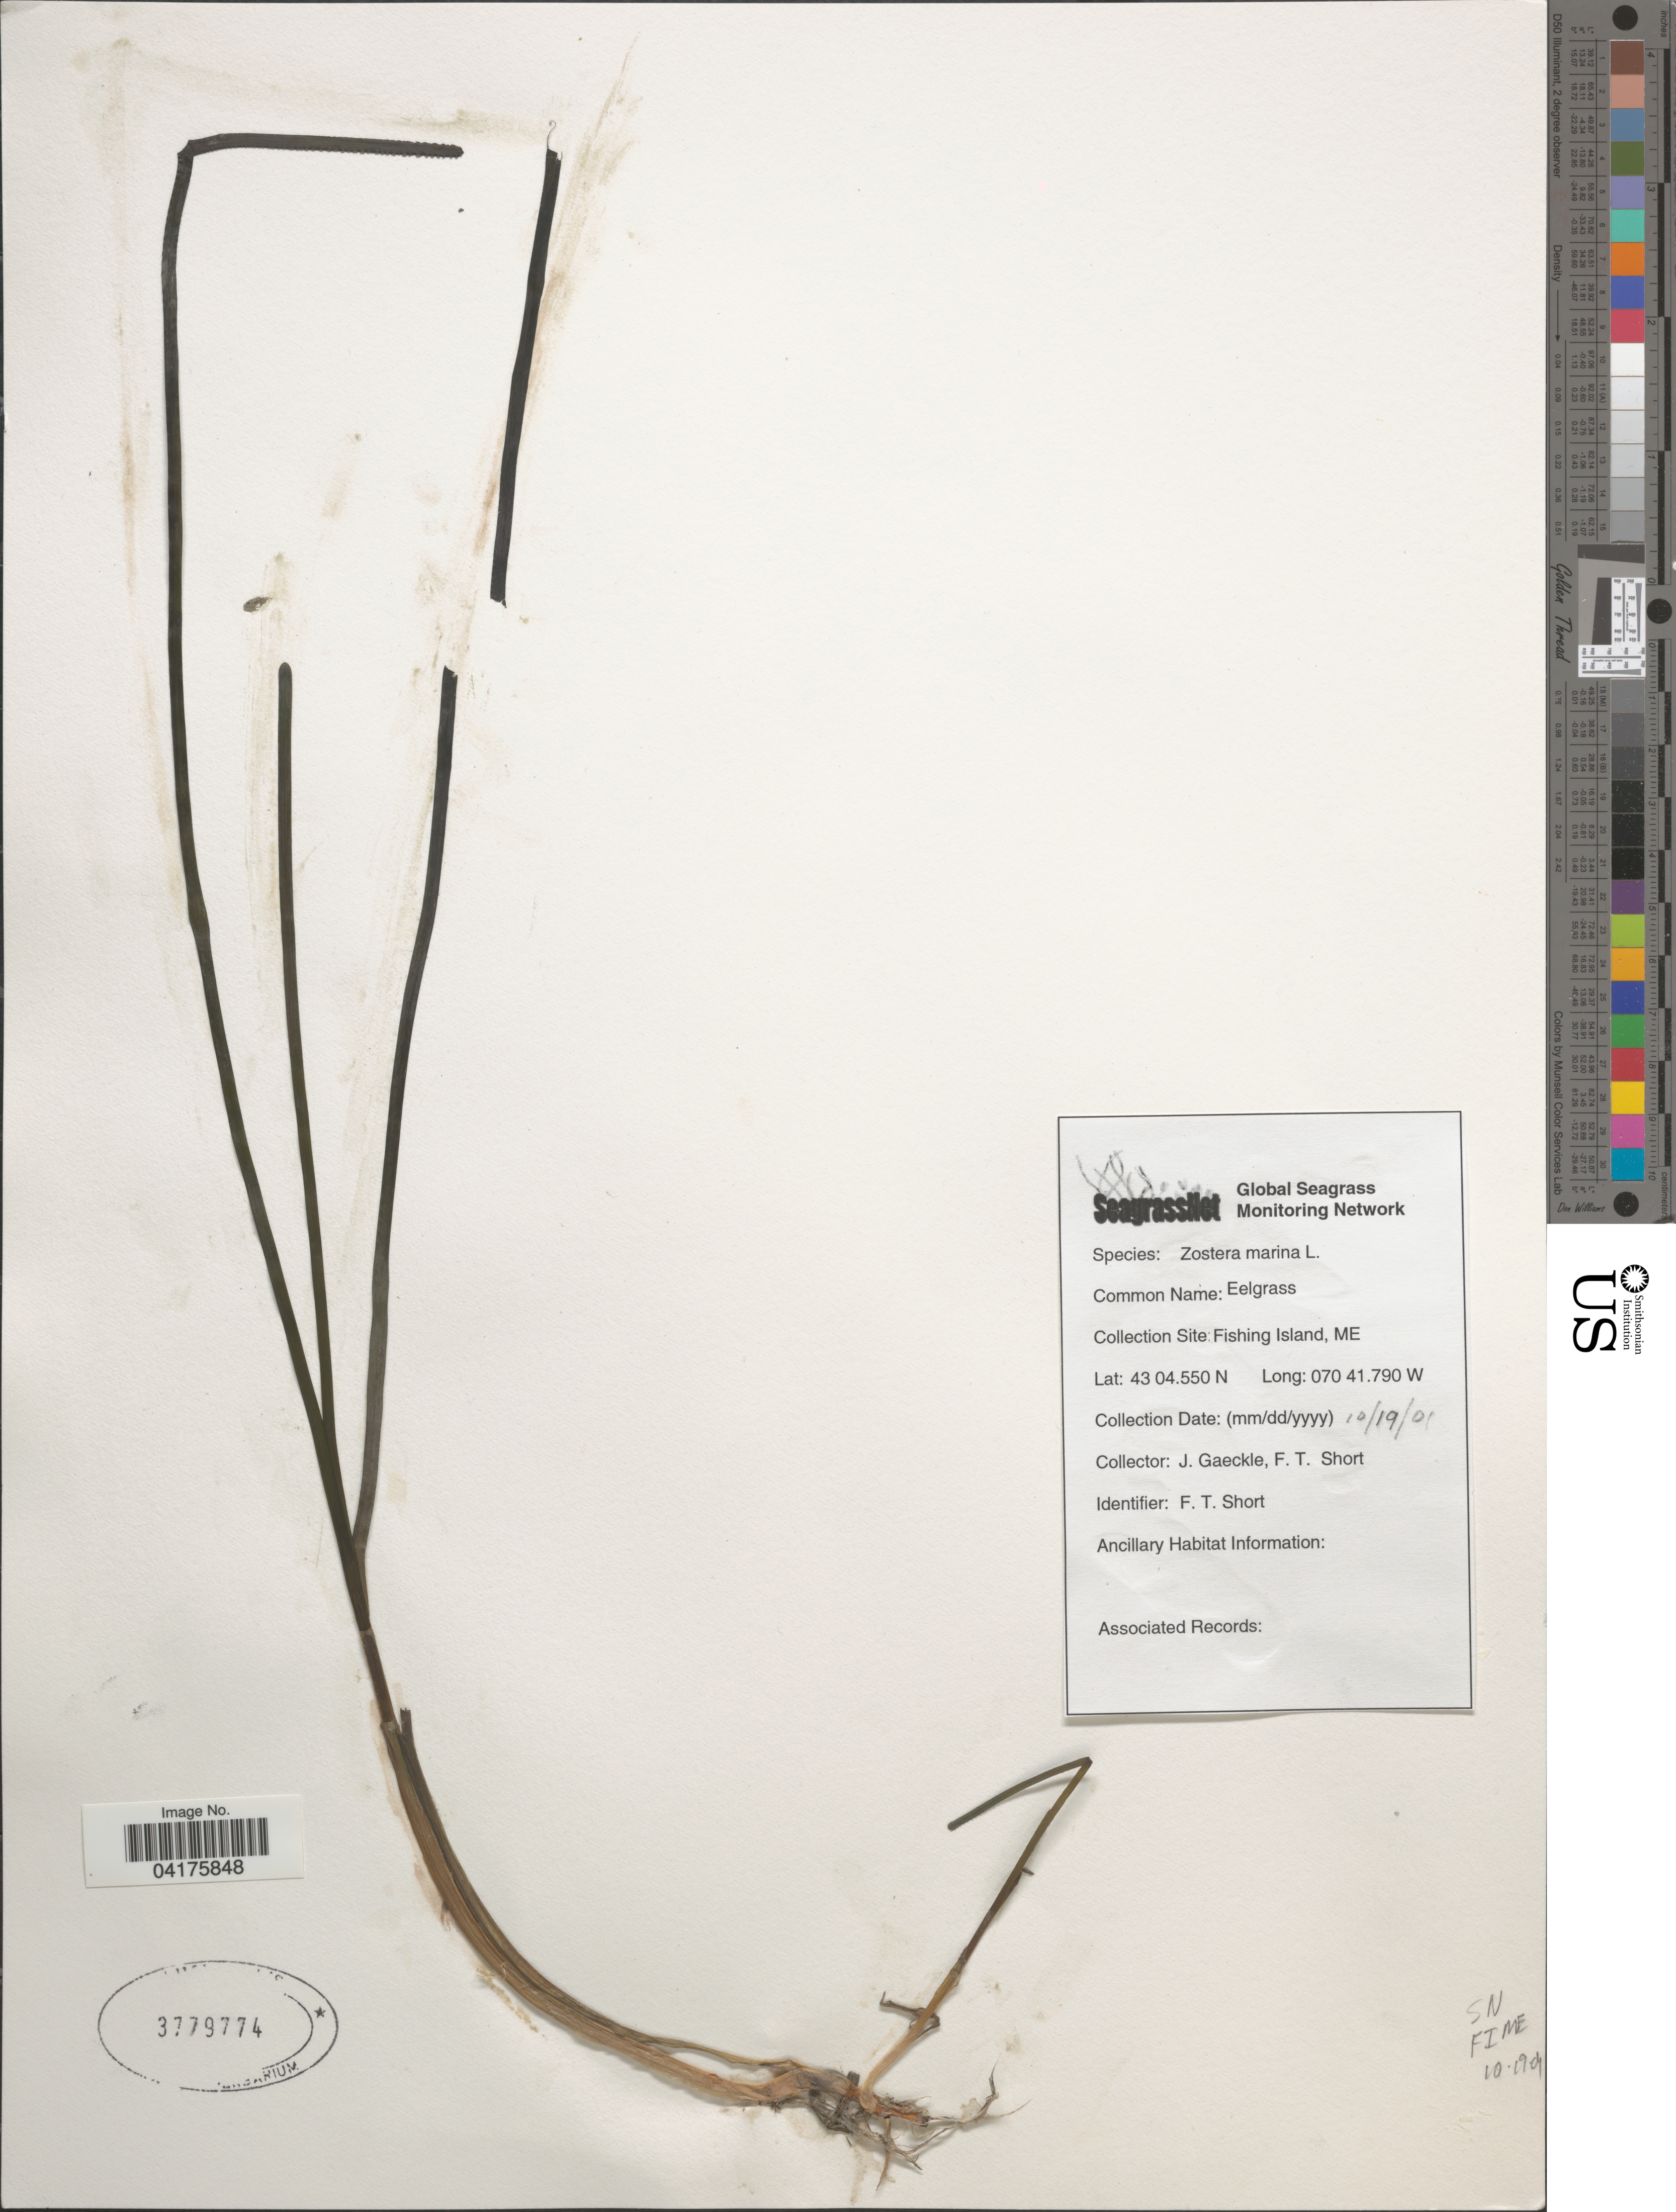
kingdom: Plantae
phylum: Tracheophyta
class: Liliopsida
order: Alismatales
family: Zosteraceae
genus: Zostera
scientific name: Zostera marina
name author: L.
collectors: J. Geackle & F. Short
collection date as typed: Transcribed d/m/y: 19/10/1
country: United States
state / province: Maine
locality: Fishing Island.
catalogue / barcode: US 3779774